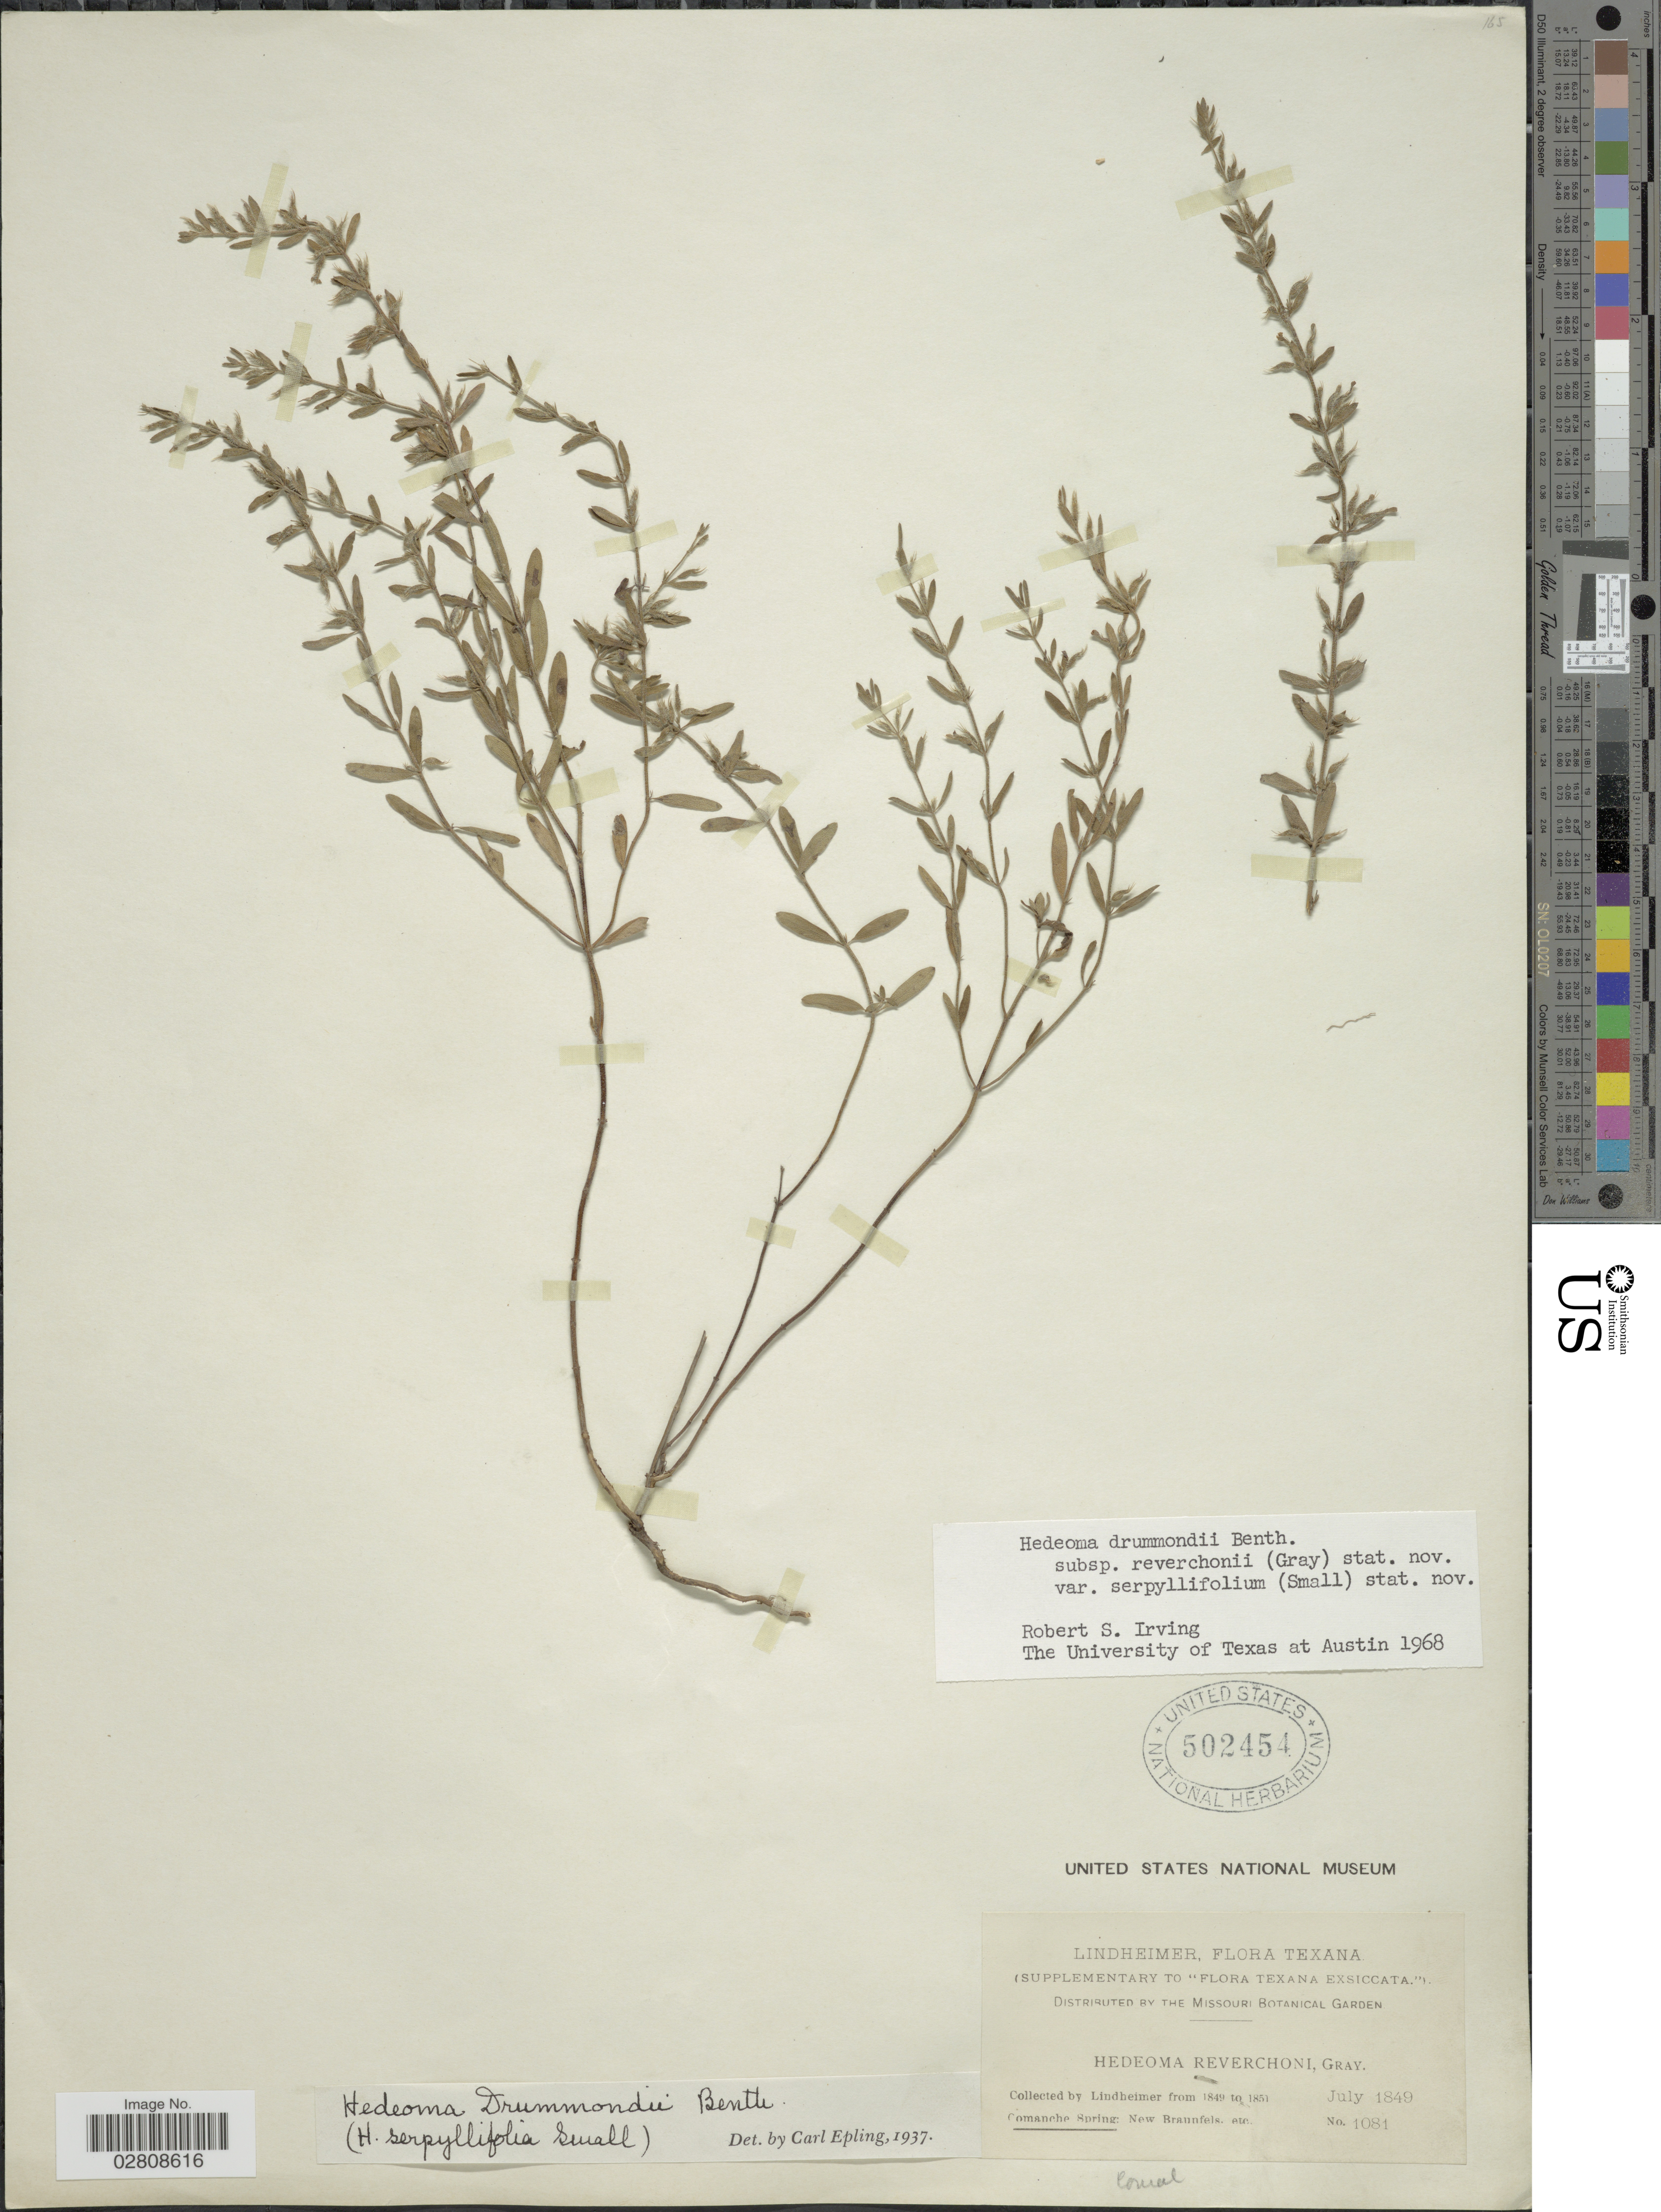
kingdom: Plantae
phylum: Tracheophyta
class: Magnoliopsida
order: Lamiales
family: Lamiaceae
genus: Hedeoma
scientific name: Hedeoma drummondii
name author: Benth.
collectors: -. Lindheimer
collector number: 1081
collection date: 1849-07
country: United States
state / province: Texas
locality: Comanche Spring: New Braunfels etc.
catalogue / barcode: US 502454